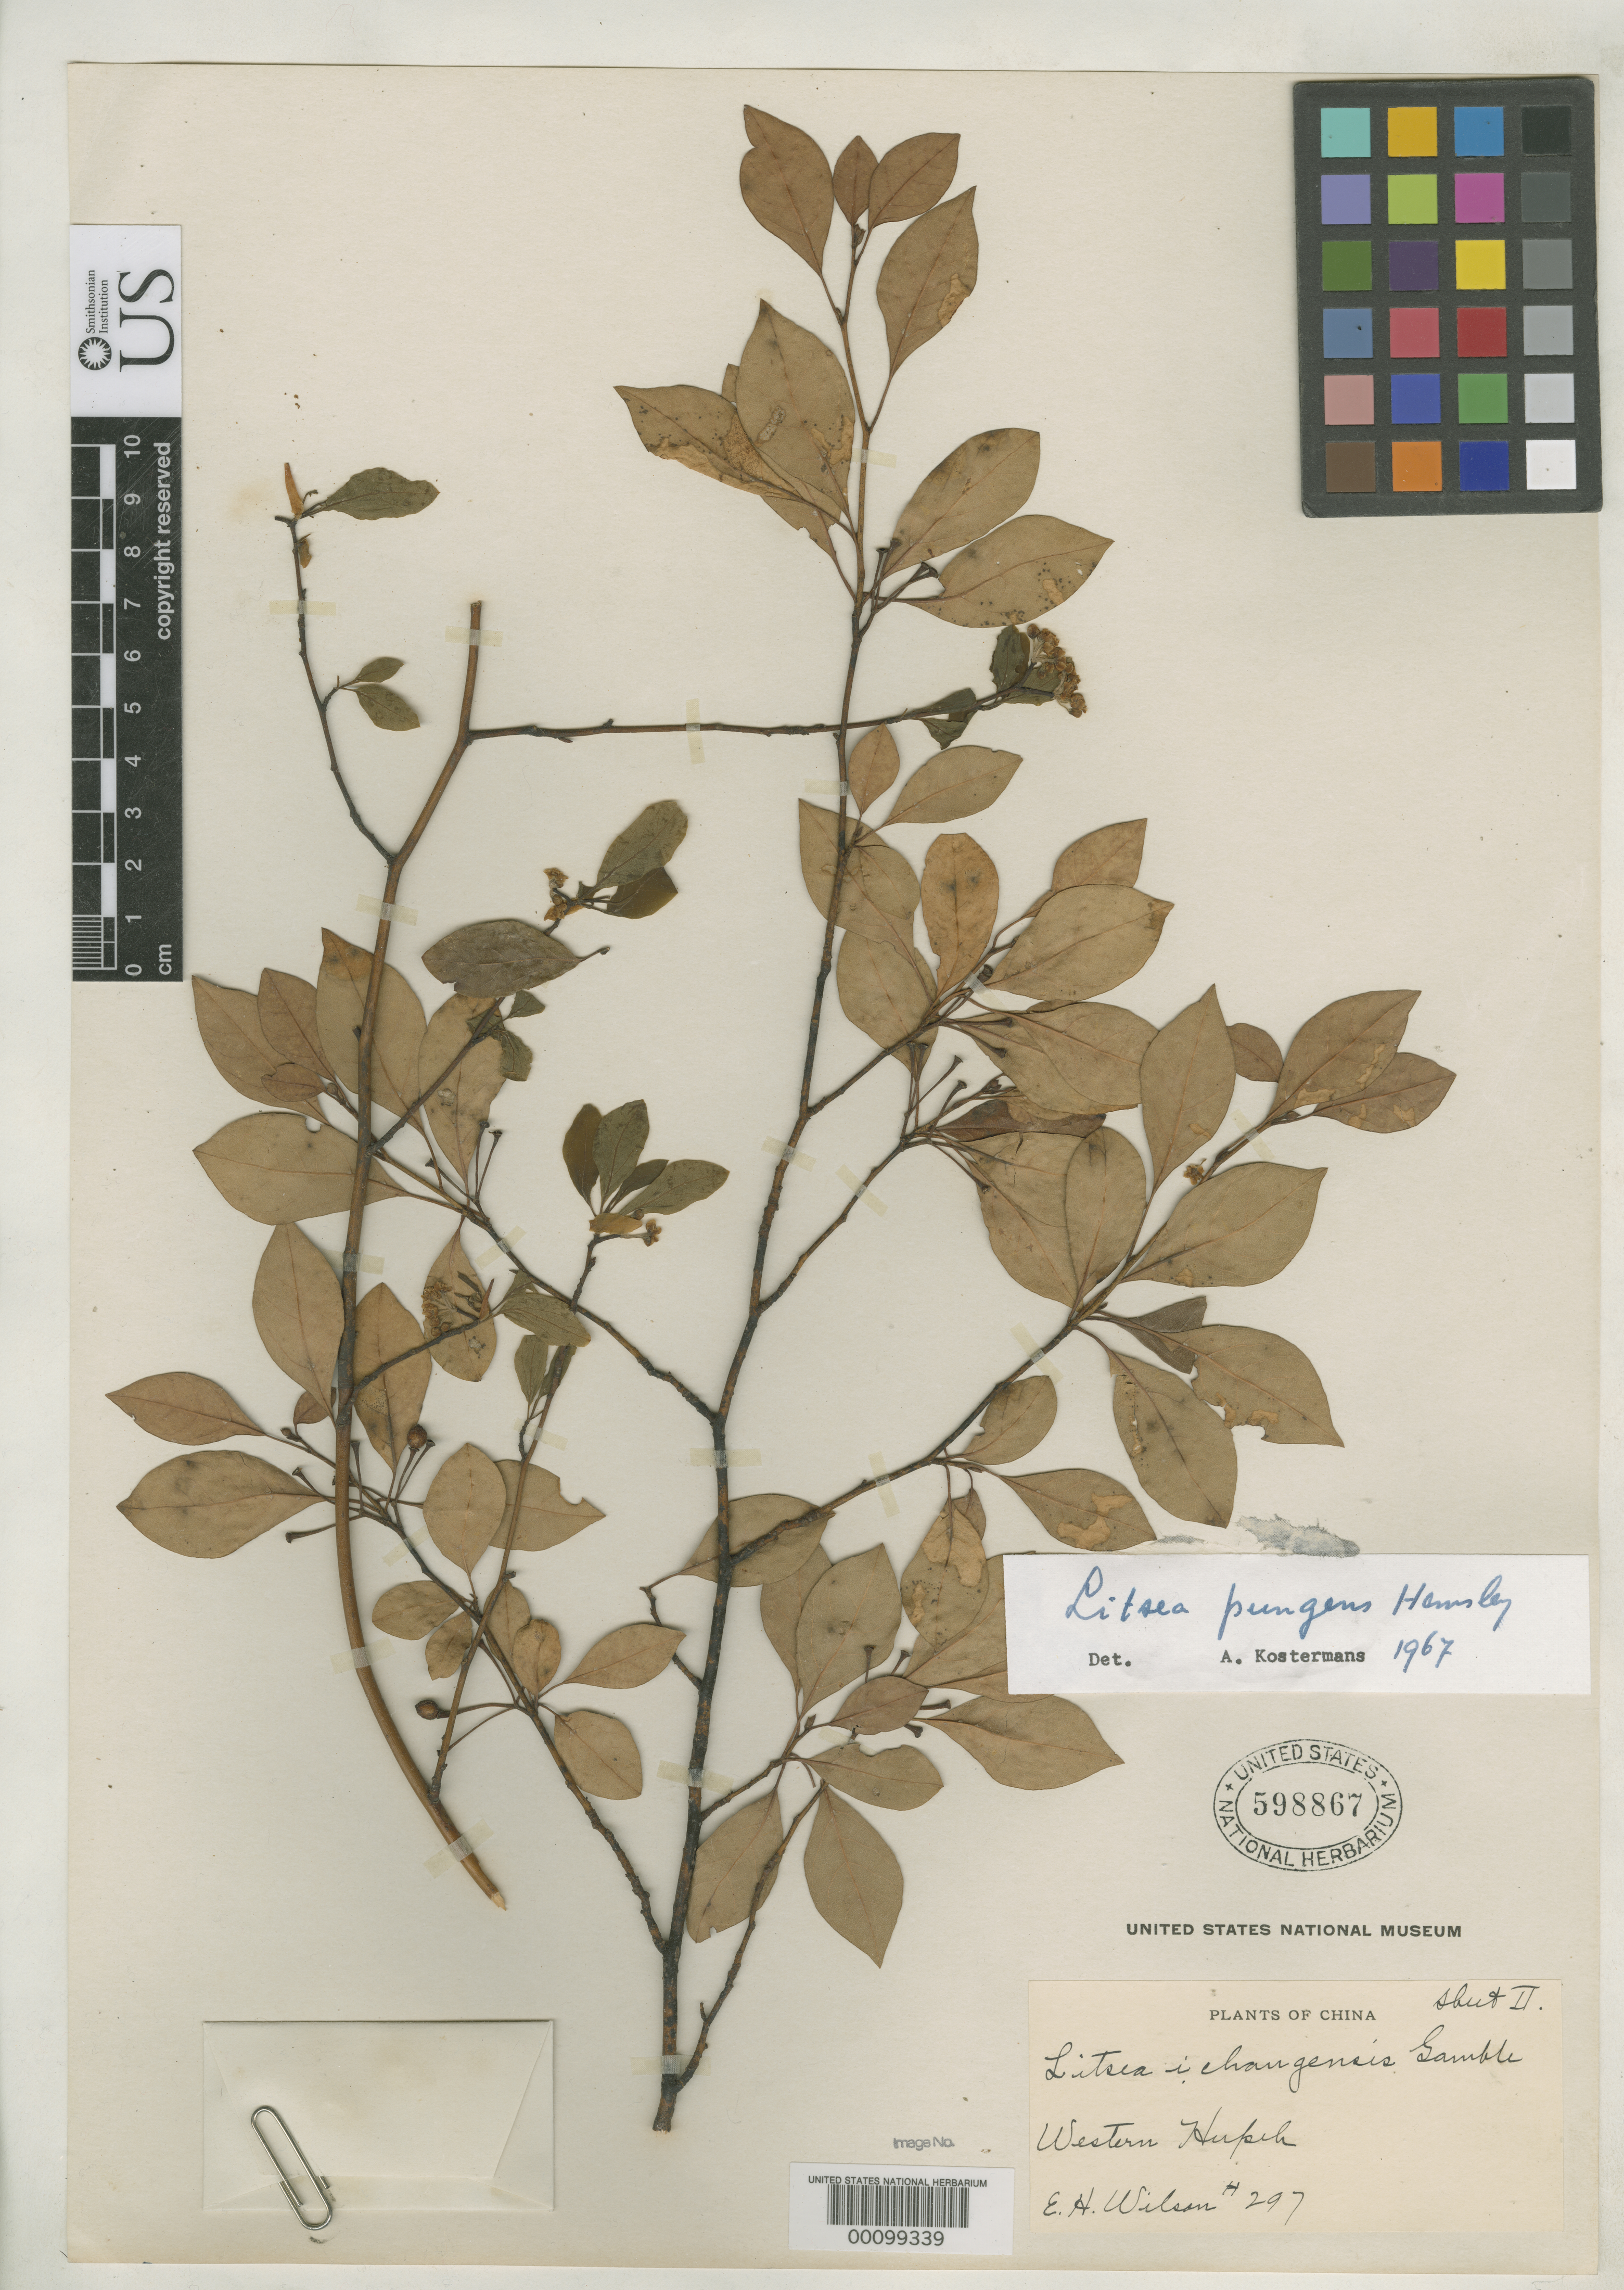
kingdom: Plantae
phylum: Tracheophyta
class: Magnoliopsida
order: Laurales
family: Lauraceae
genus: Litsea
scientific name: Litsea ichangensis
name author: Gamble in Sarg.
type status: Isosyntype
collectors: E. H. Wilson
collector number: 297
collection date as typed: May 1907 and -- Aug 1907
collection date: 1907-05,1907-08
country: China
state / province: Hubei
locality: Ichang.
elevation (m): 300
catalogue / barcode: US 598867